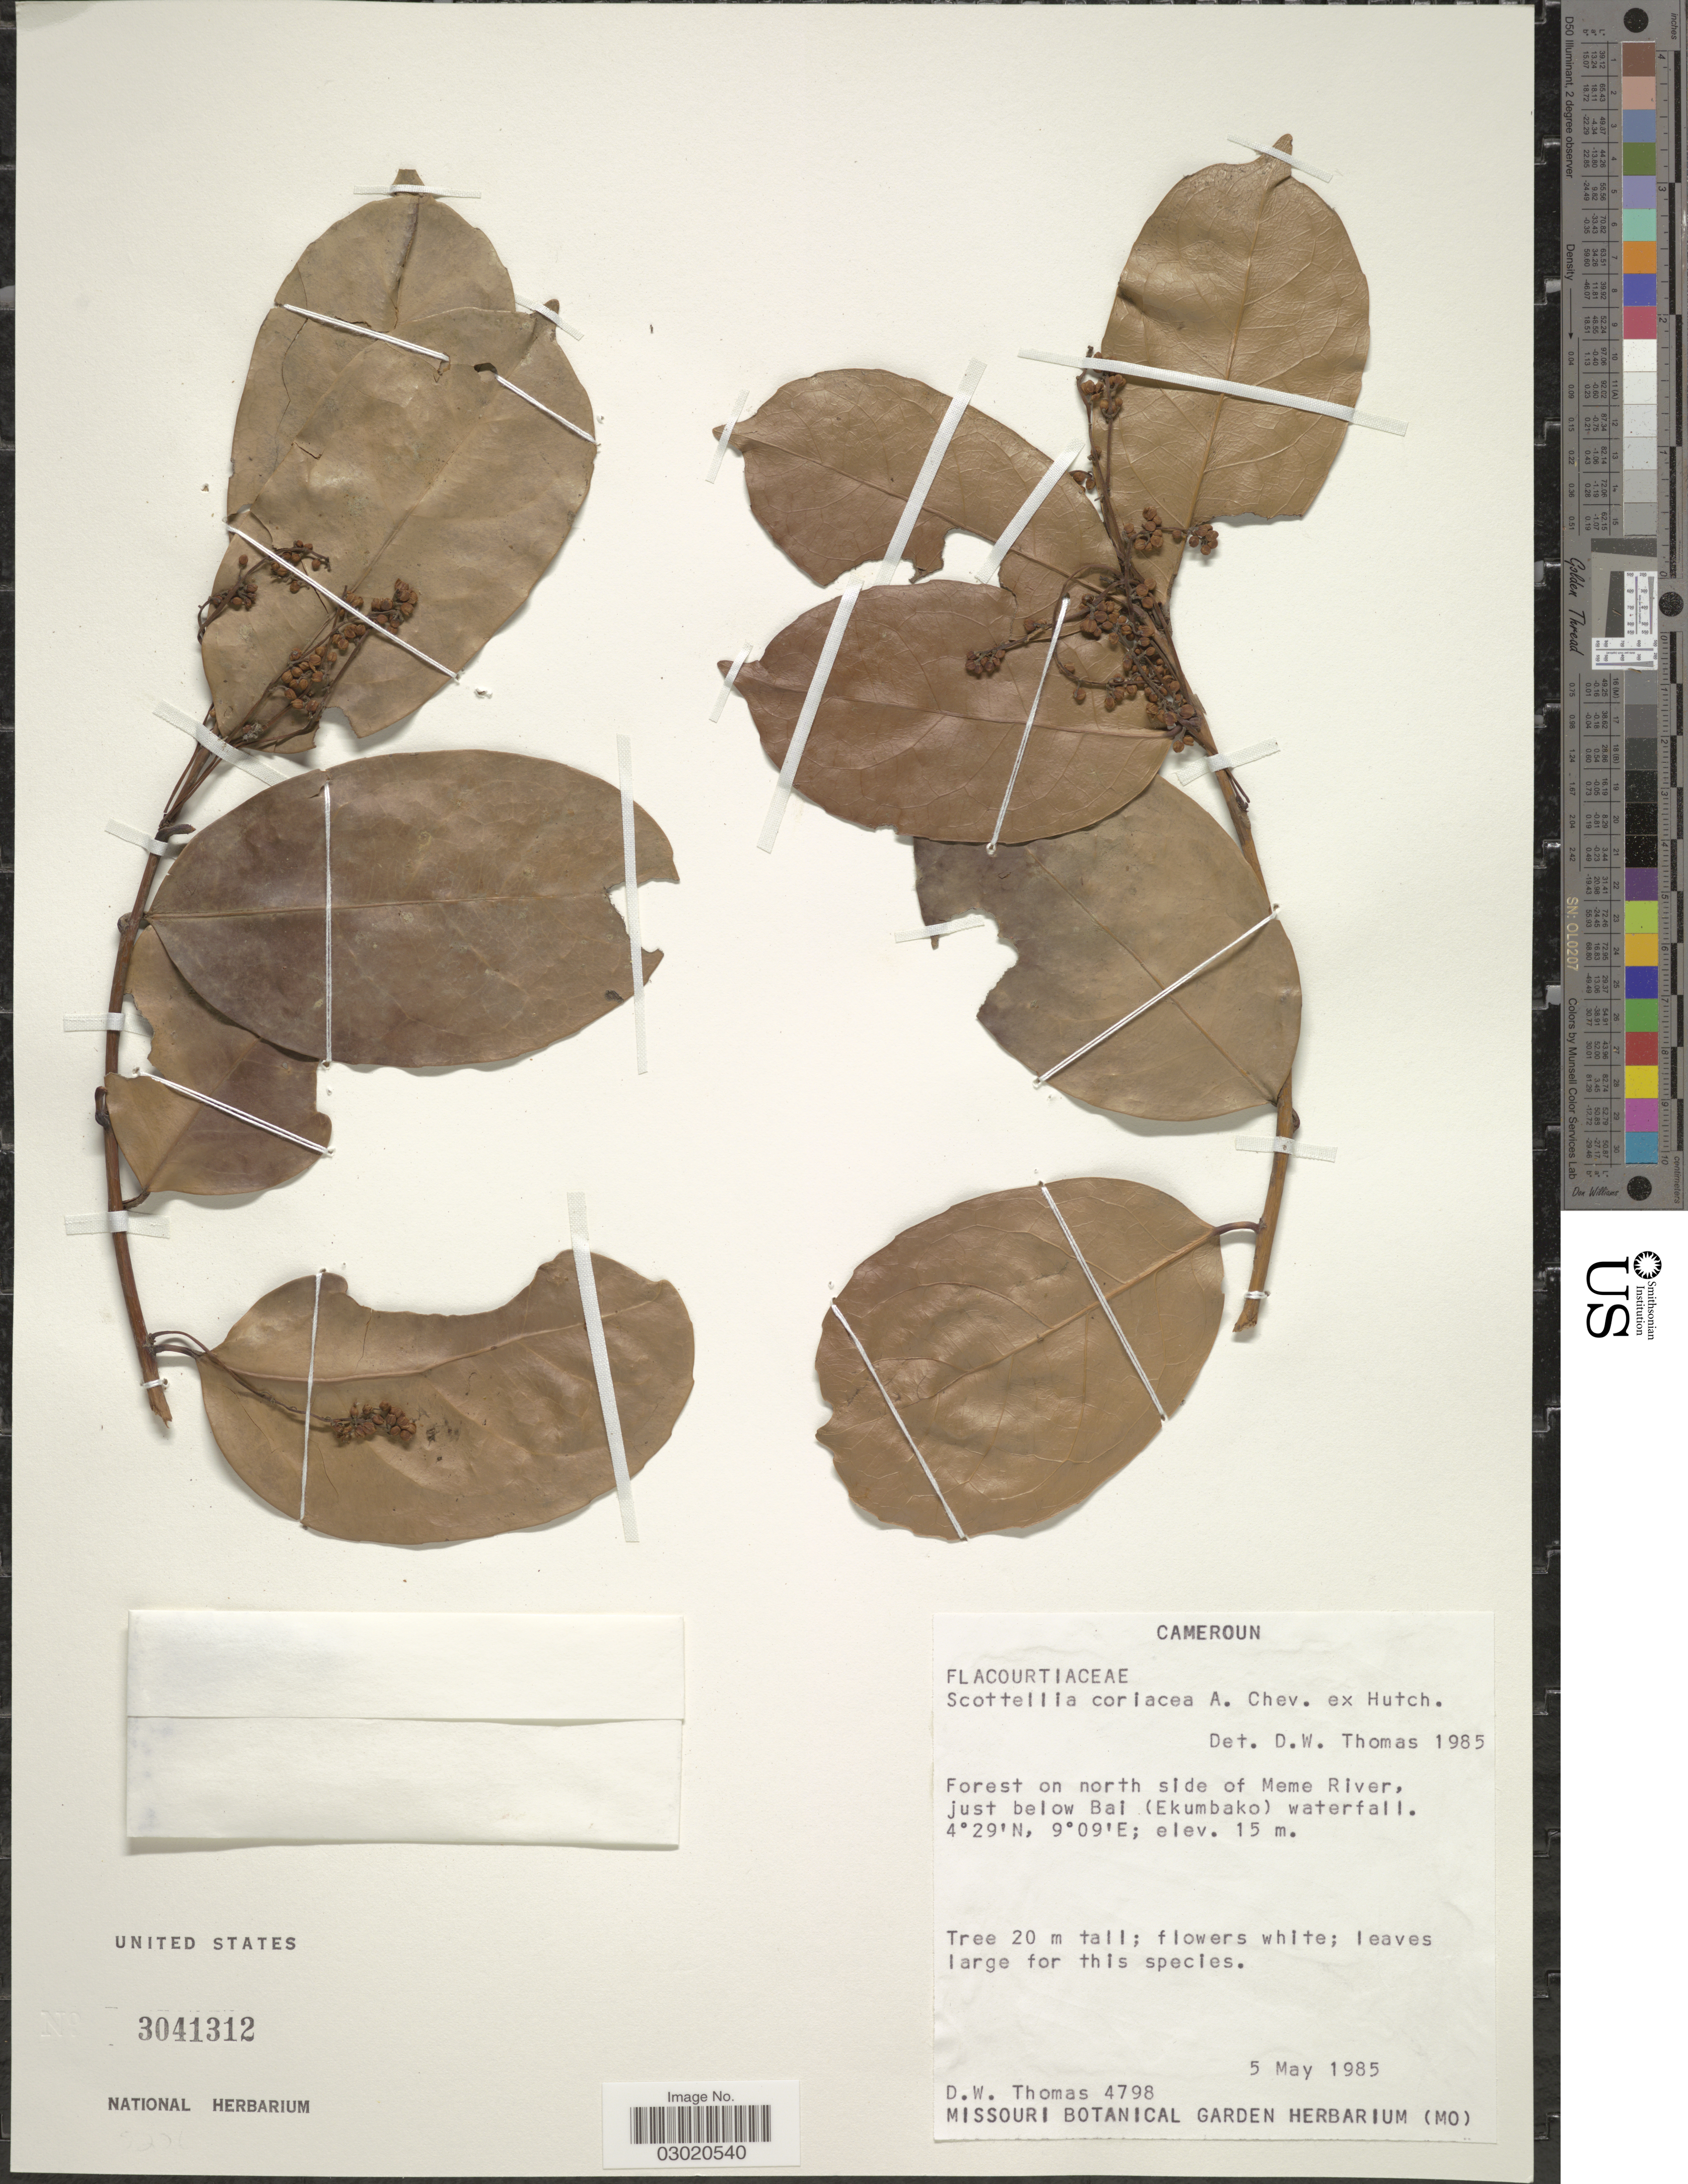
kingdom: Plantae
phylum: Tracheophyta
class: Magnoliopsida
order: Malpighiales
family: Achariaceae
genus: Scottellia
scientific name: Scottellia coriacea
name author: A. Chev.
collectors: D. W. Thomas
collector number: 4798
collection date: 1985-05-05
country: Cameroon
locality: Forest on north side of Meme River, just below Bai (Ekumbako) waterfall.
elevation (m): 15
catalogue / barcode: US 3041312